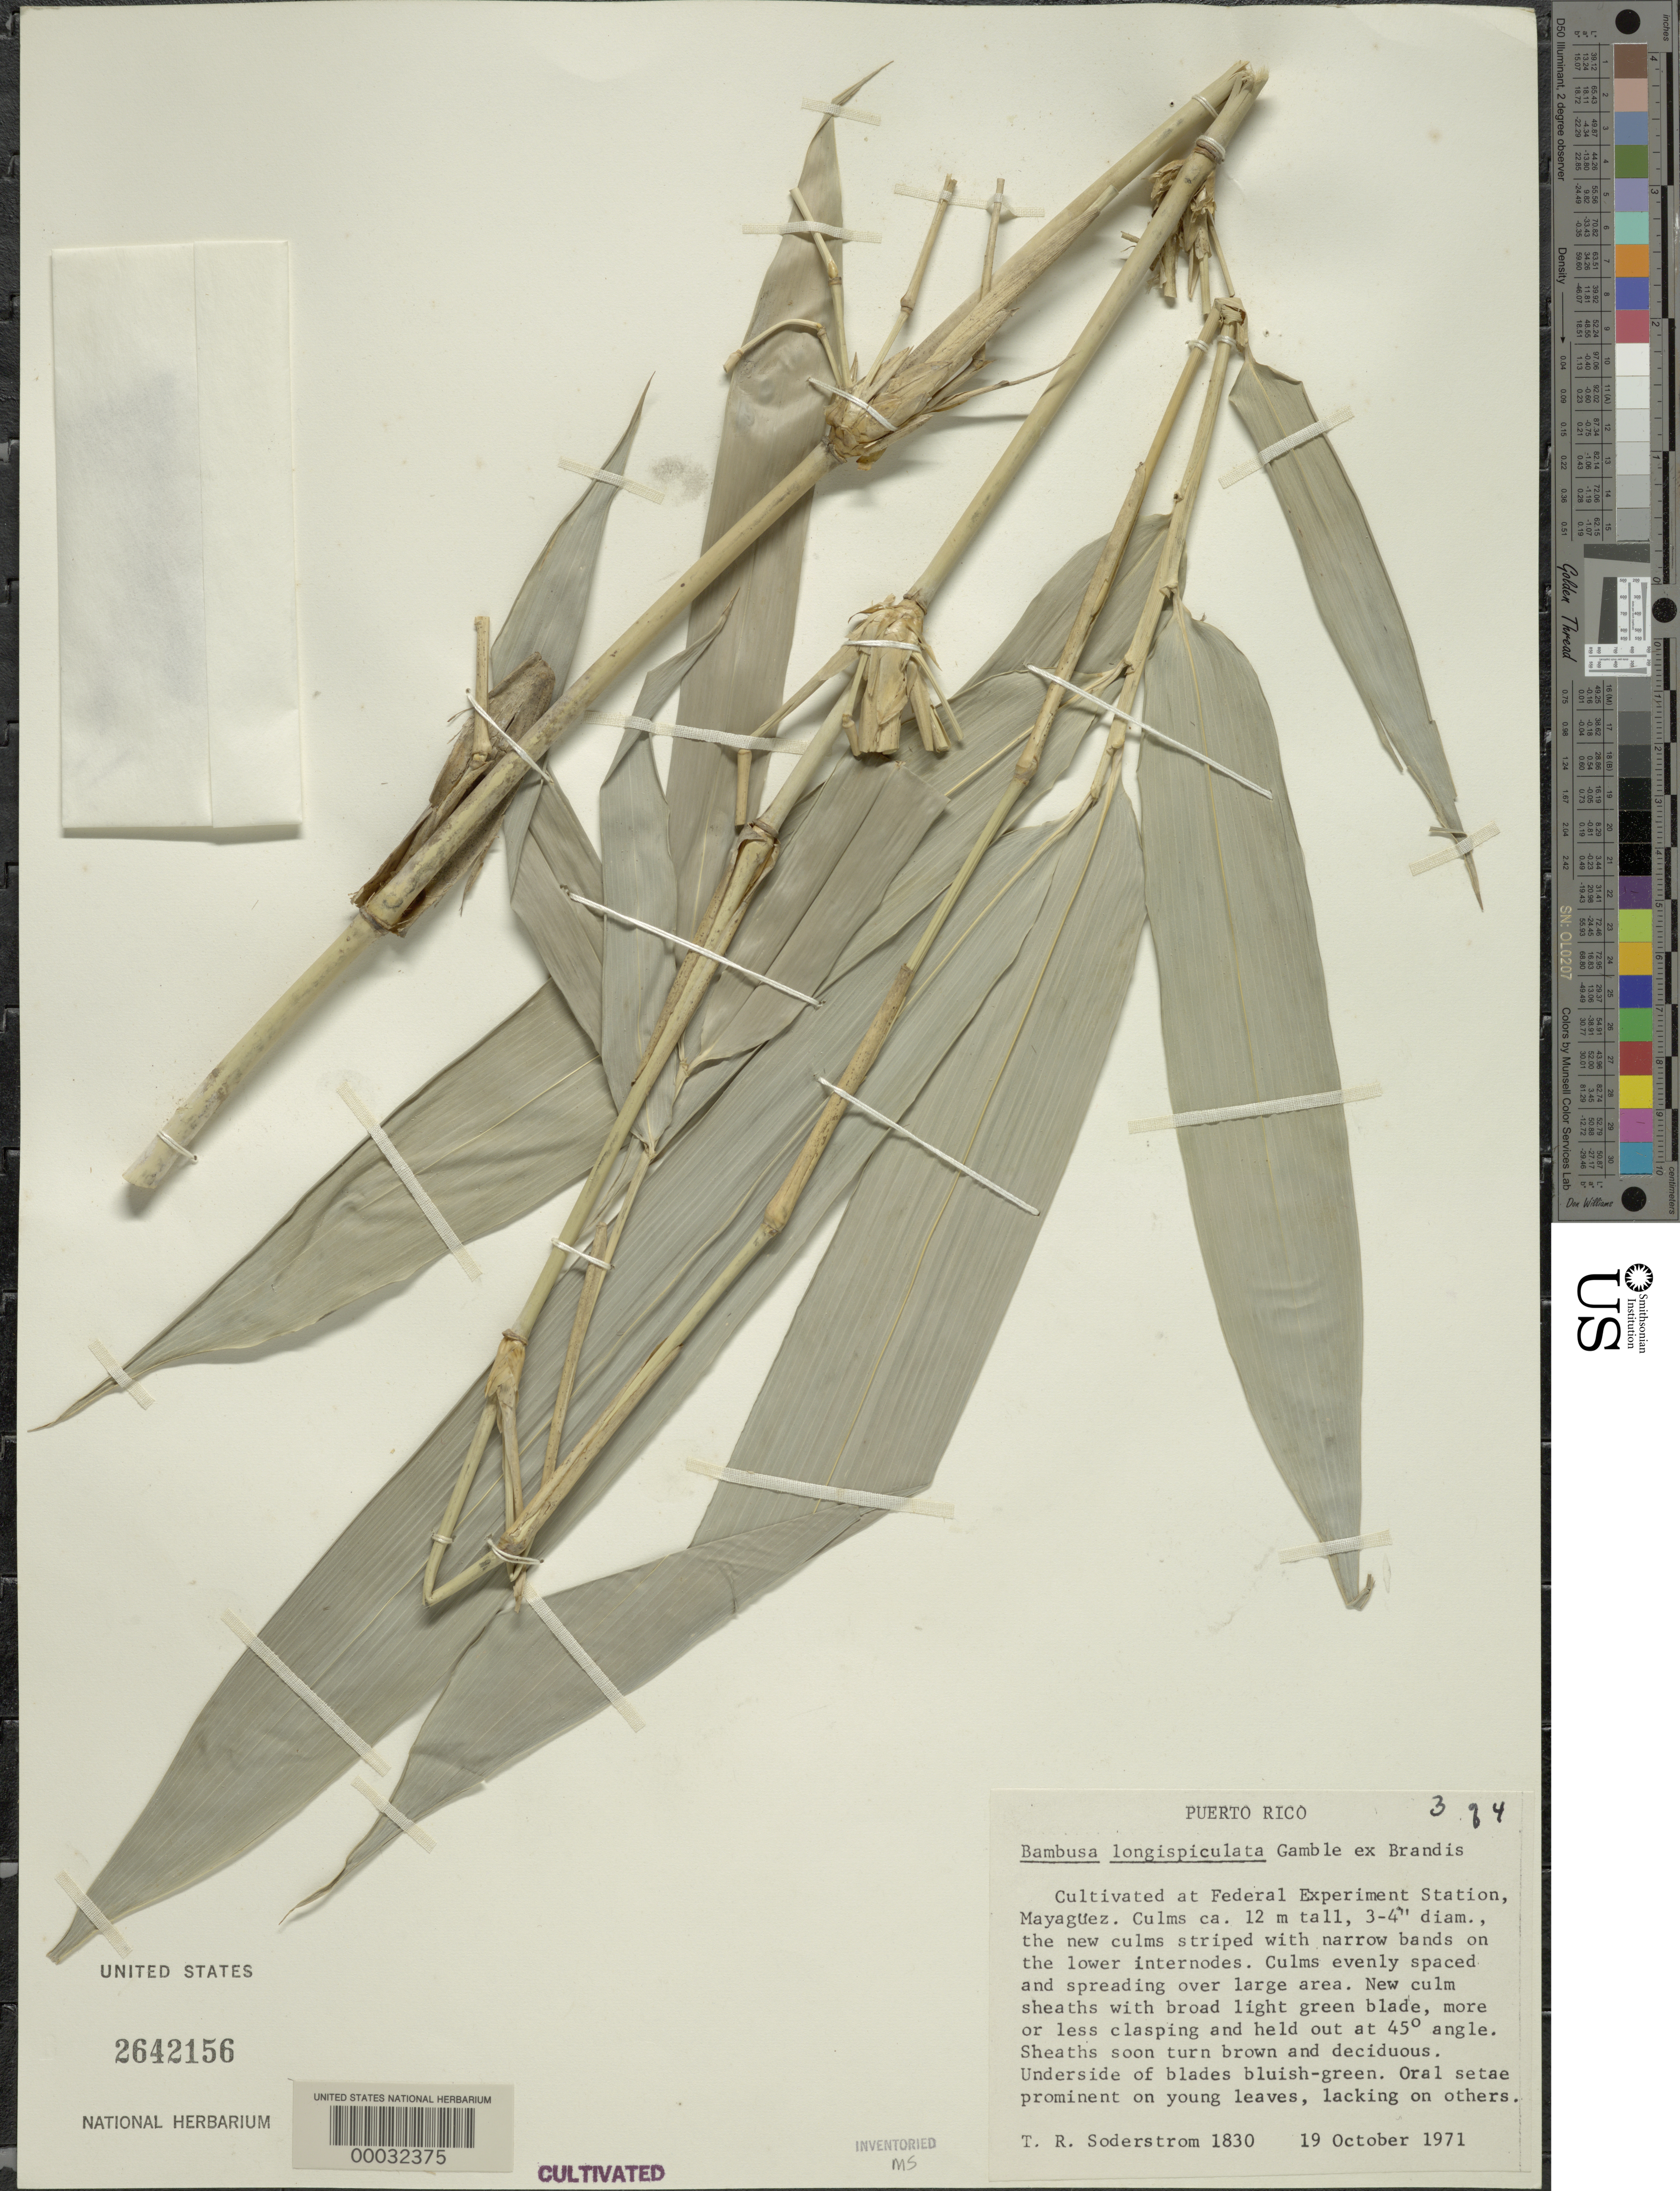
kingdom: Plantae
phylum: Tracheophyta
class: Liliopsida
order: Poales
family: Poaceae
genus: Bambusa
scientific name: Bambusa longispiculata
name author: Gamble ex Brandis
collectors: T. R. Soderstrom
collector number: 1830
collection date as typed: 19 Oct 1971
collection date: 1971-10-19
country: Puerto Rico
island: Greater Antilles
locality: Federal experimental station-mayaguez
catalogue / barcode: US 2642156